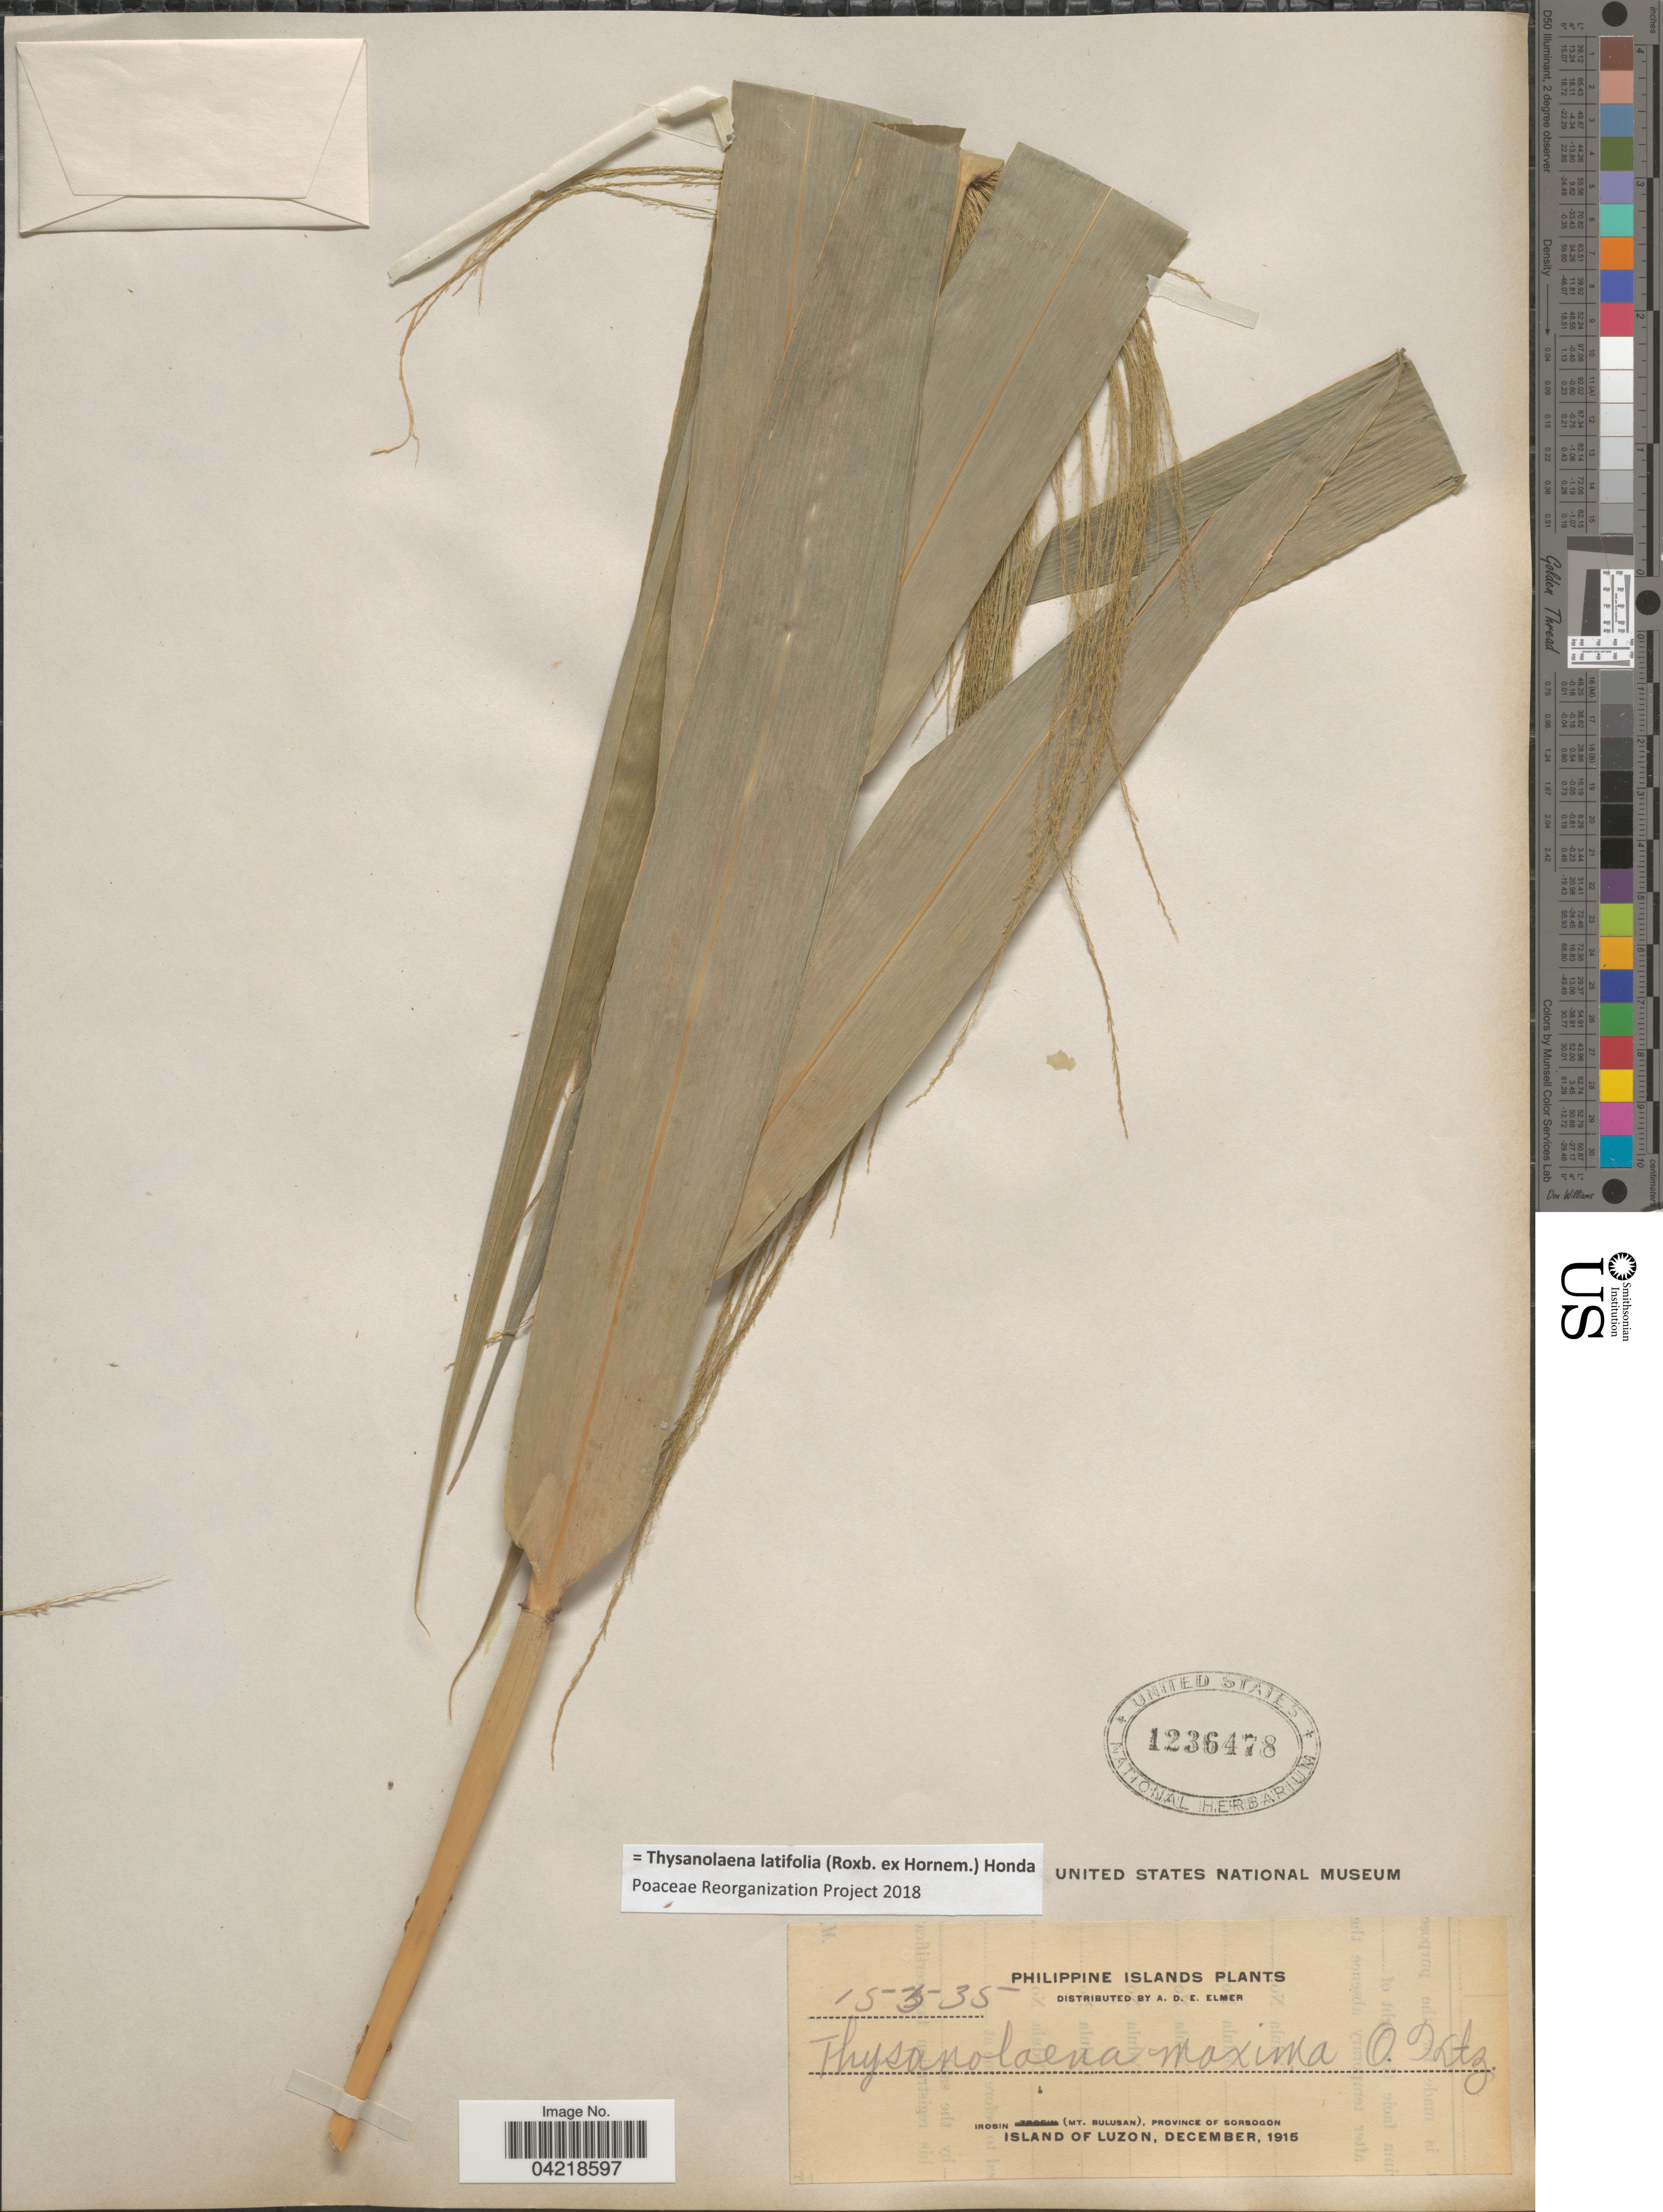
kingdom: Plantae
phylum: Tracheophyta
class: Liliopsida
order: Poales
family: Poaceae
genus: Thysanolaena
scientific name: Thysanolaena latifolia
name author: (Roxb. ex Hornem.) Honda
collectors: A. D. E. Elmer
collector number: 15535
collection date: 1915-12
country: Philippines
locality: Philippine Islands. Irosin (Mt. Bulusan), Province of Sorsogon. Island of Luzon.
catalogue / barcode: US 1236478